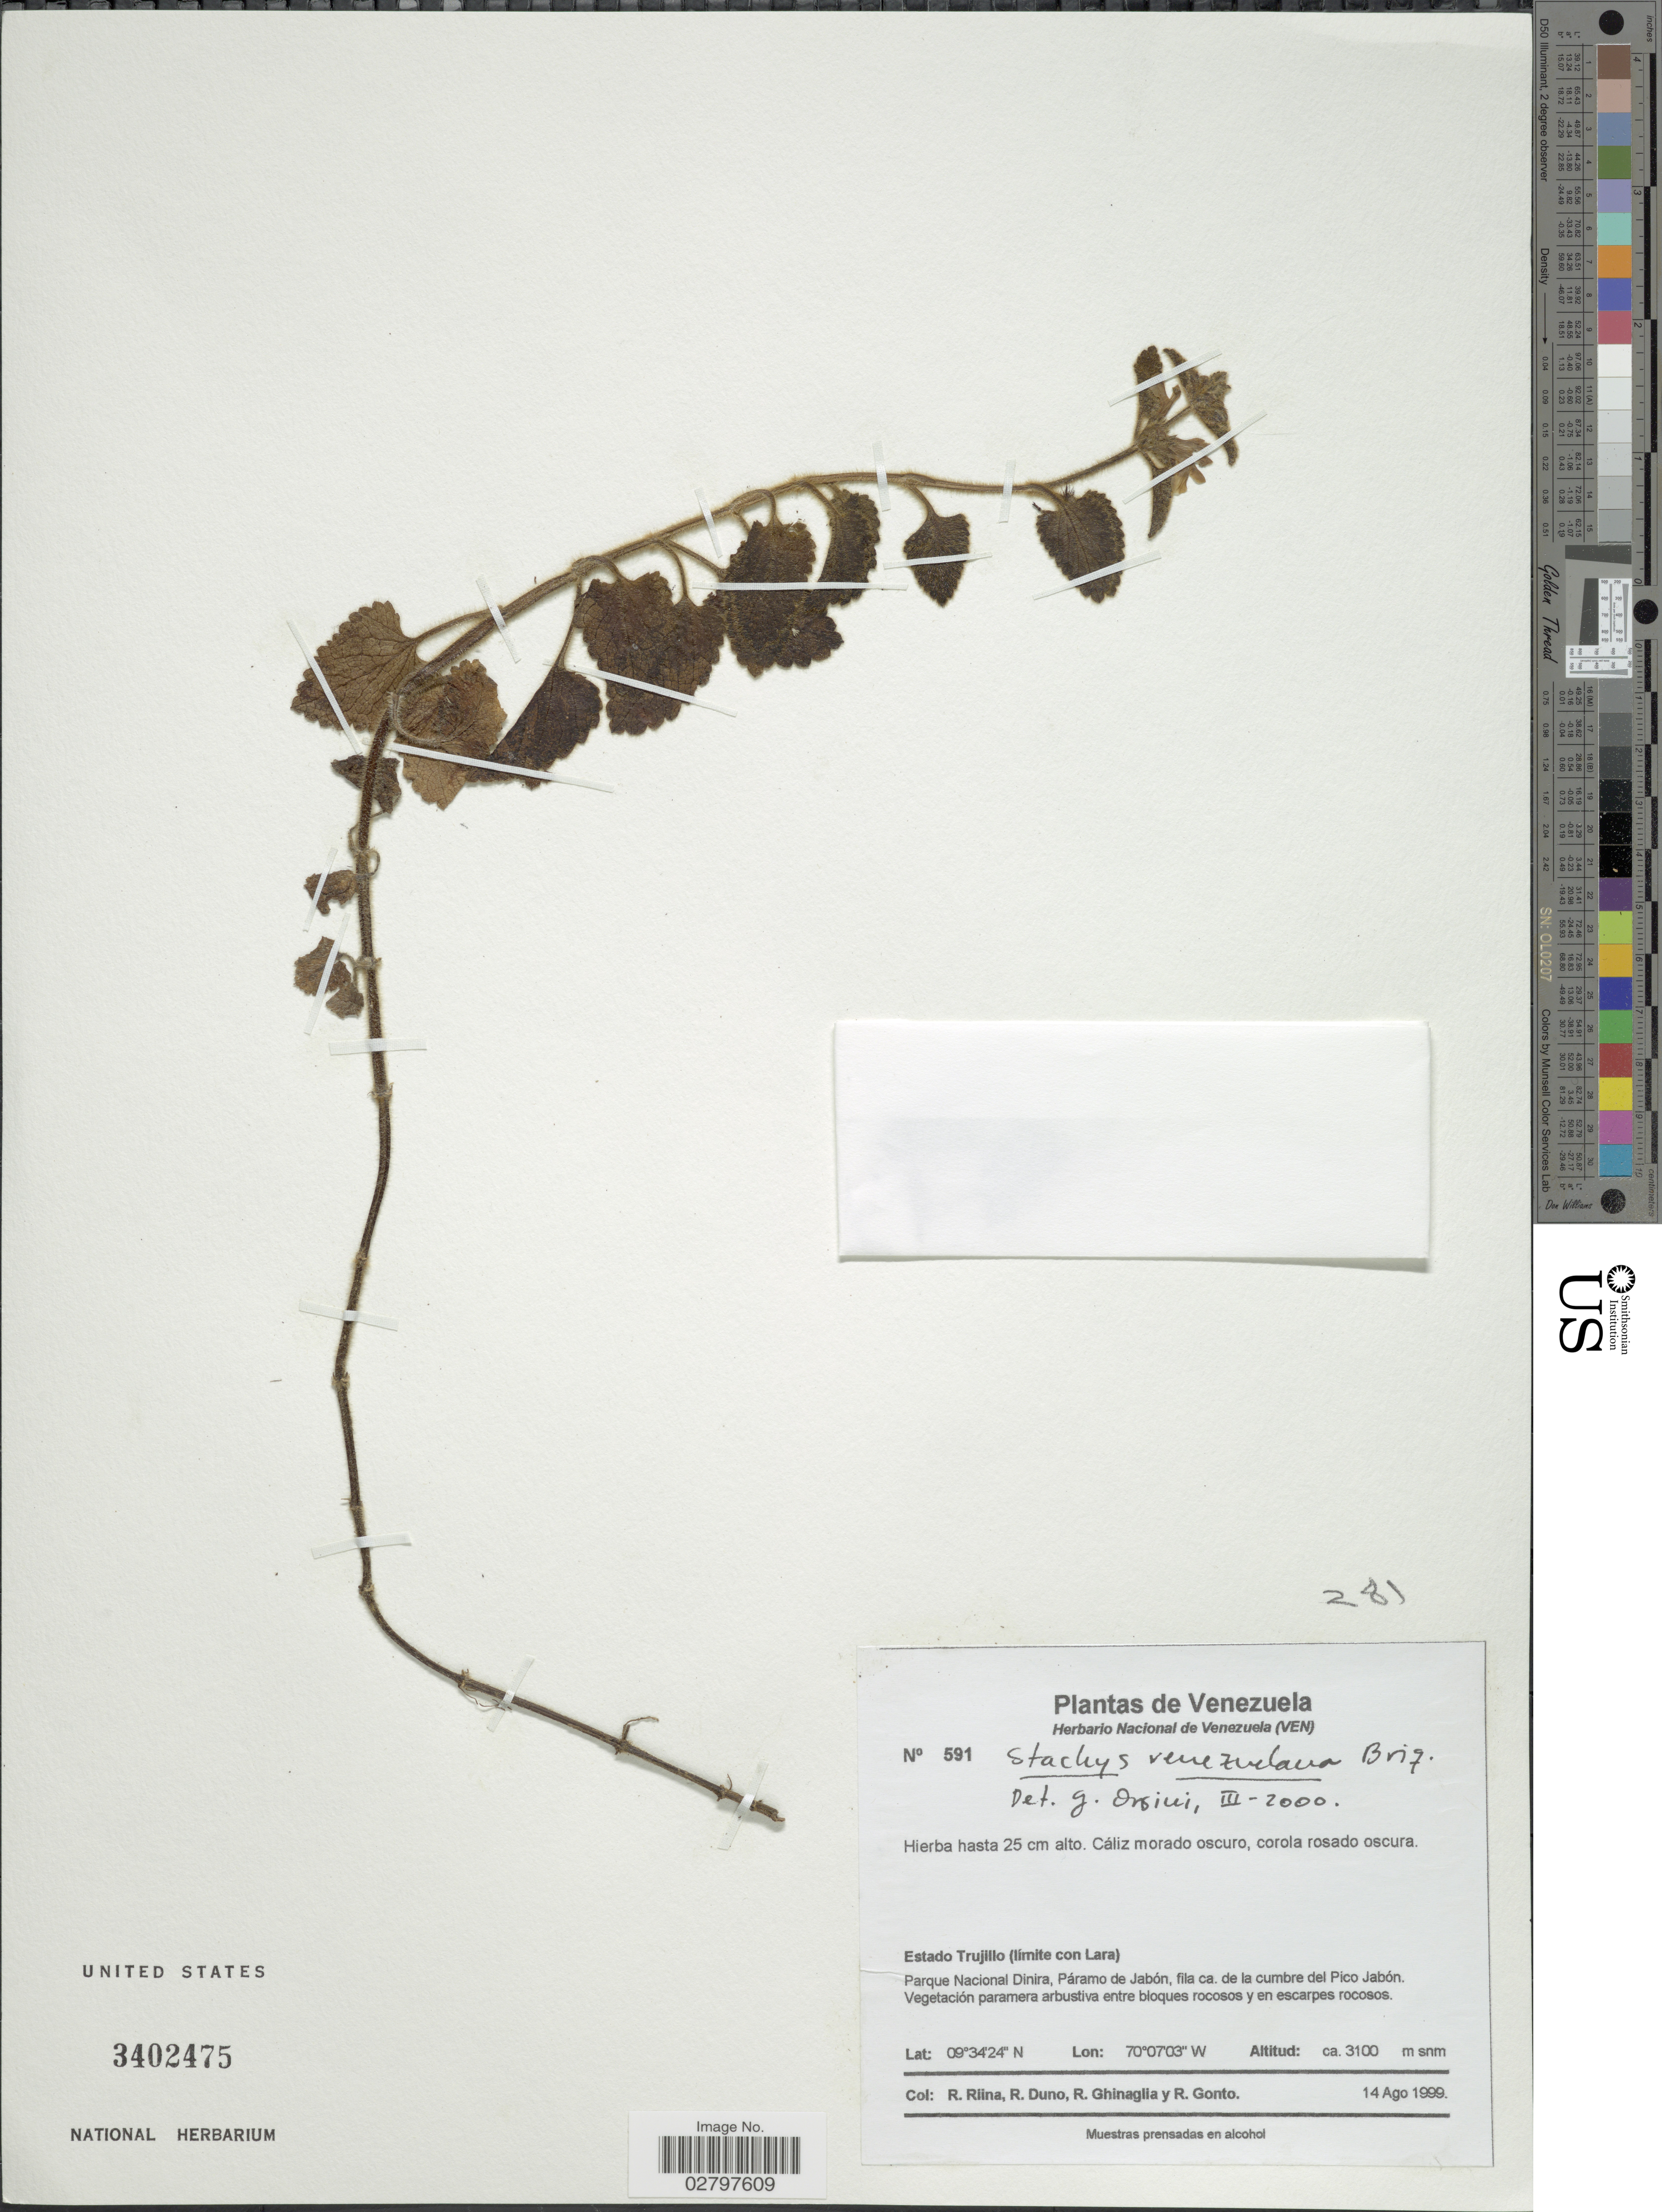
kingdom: Plantae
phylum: Tracheophyta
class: Magnoliopsida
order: Lamiales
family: Lamiaceae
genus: Stachys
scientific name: Stachys venezuelana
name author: Briq.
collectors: R. Riina, R. Duno de Stefano, R. Ghinaglia & R. Gonto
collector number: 591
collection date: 1999-08-14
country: Venezuela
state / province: Trujillo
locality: Estado Trujillo (límite con Lara), Parque Nacional Dinira, Páramo de Jabón, fila ca. de la cumbre del Pico Jabón.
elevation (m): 3100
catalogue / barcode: US 3402475